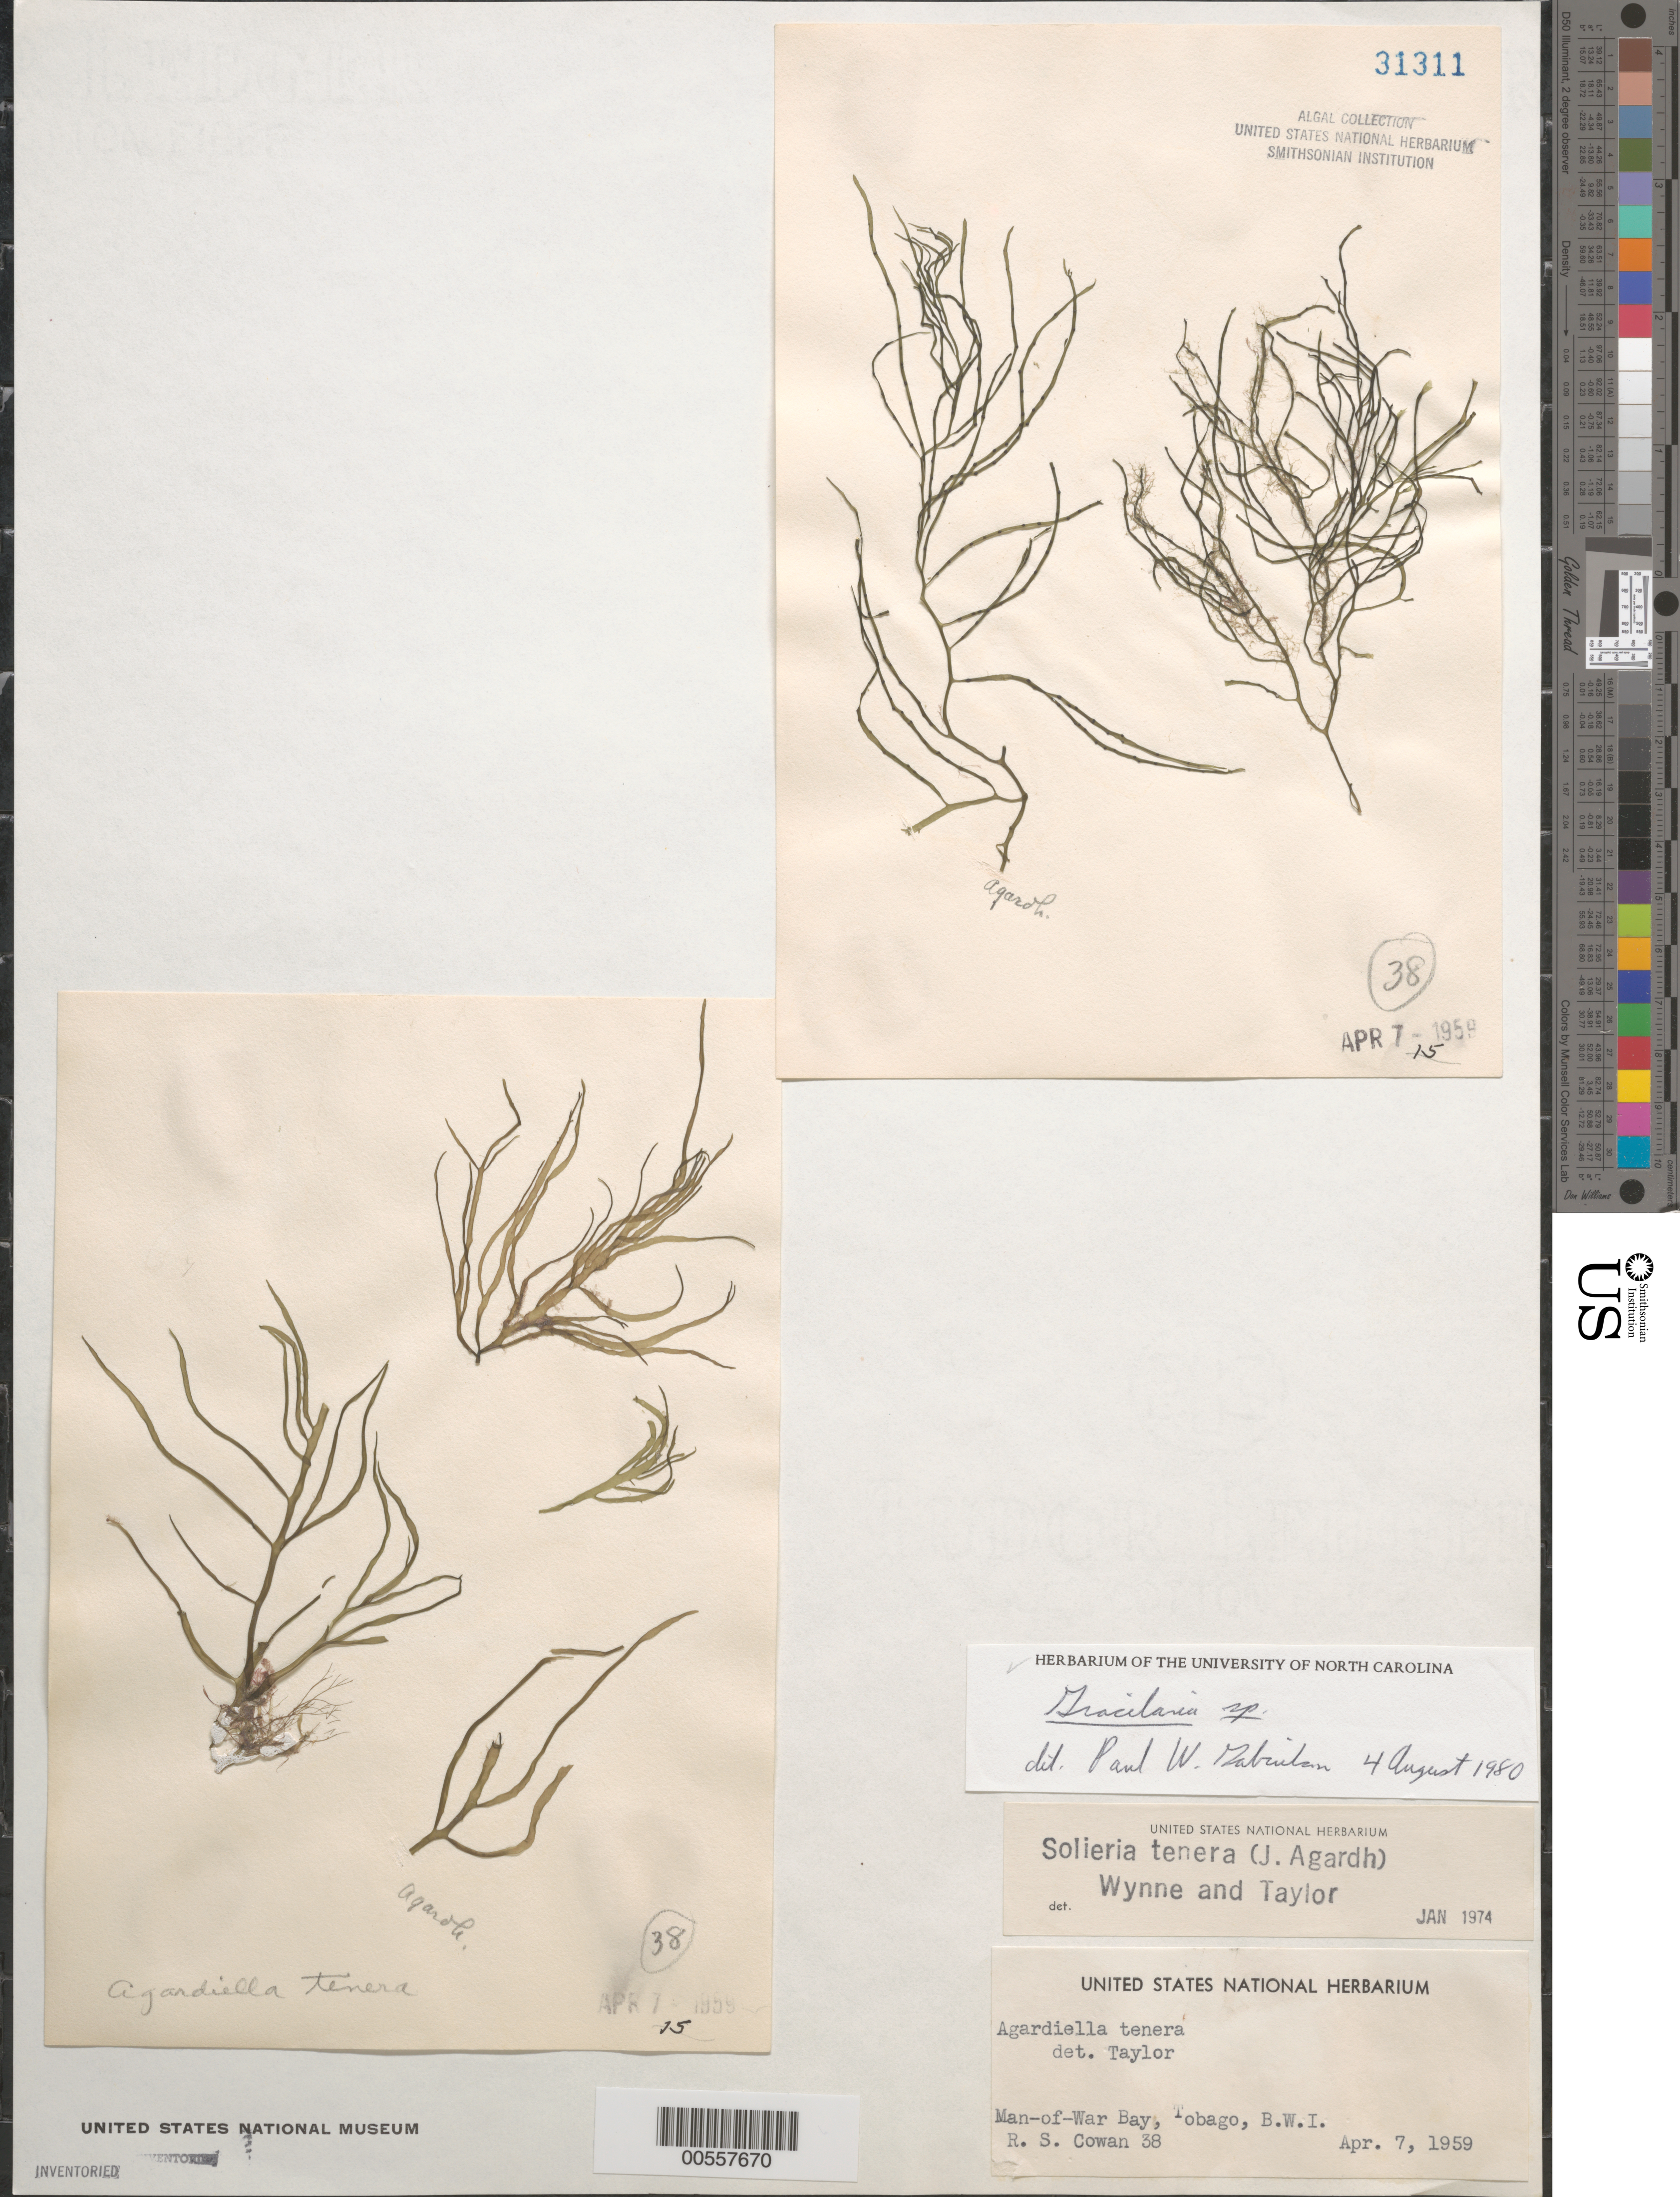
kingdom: Plantae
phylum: Rhodophyta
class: Florideophyceae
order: Gracilariales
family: Gracilariaceae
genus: Gracilaria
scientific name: Gracilaria sp.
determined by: Gabrielson, P. W.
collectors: R. S. Cowan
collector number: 38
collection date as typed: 07 Apr 1959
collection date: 1959-04-07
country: Trinidad and Tobago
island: Tobago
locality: Man-of-War Bay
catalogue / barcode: US 31311